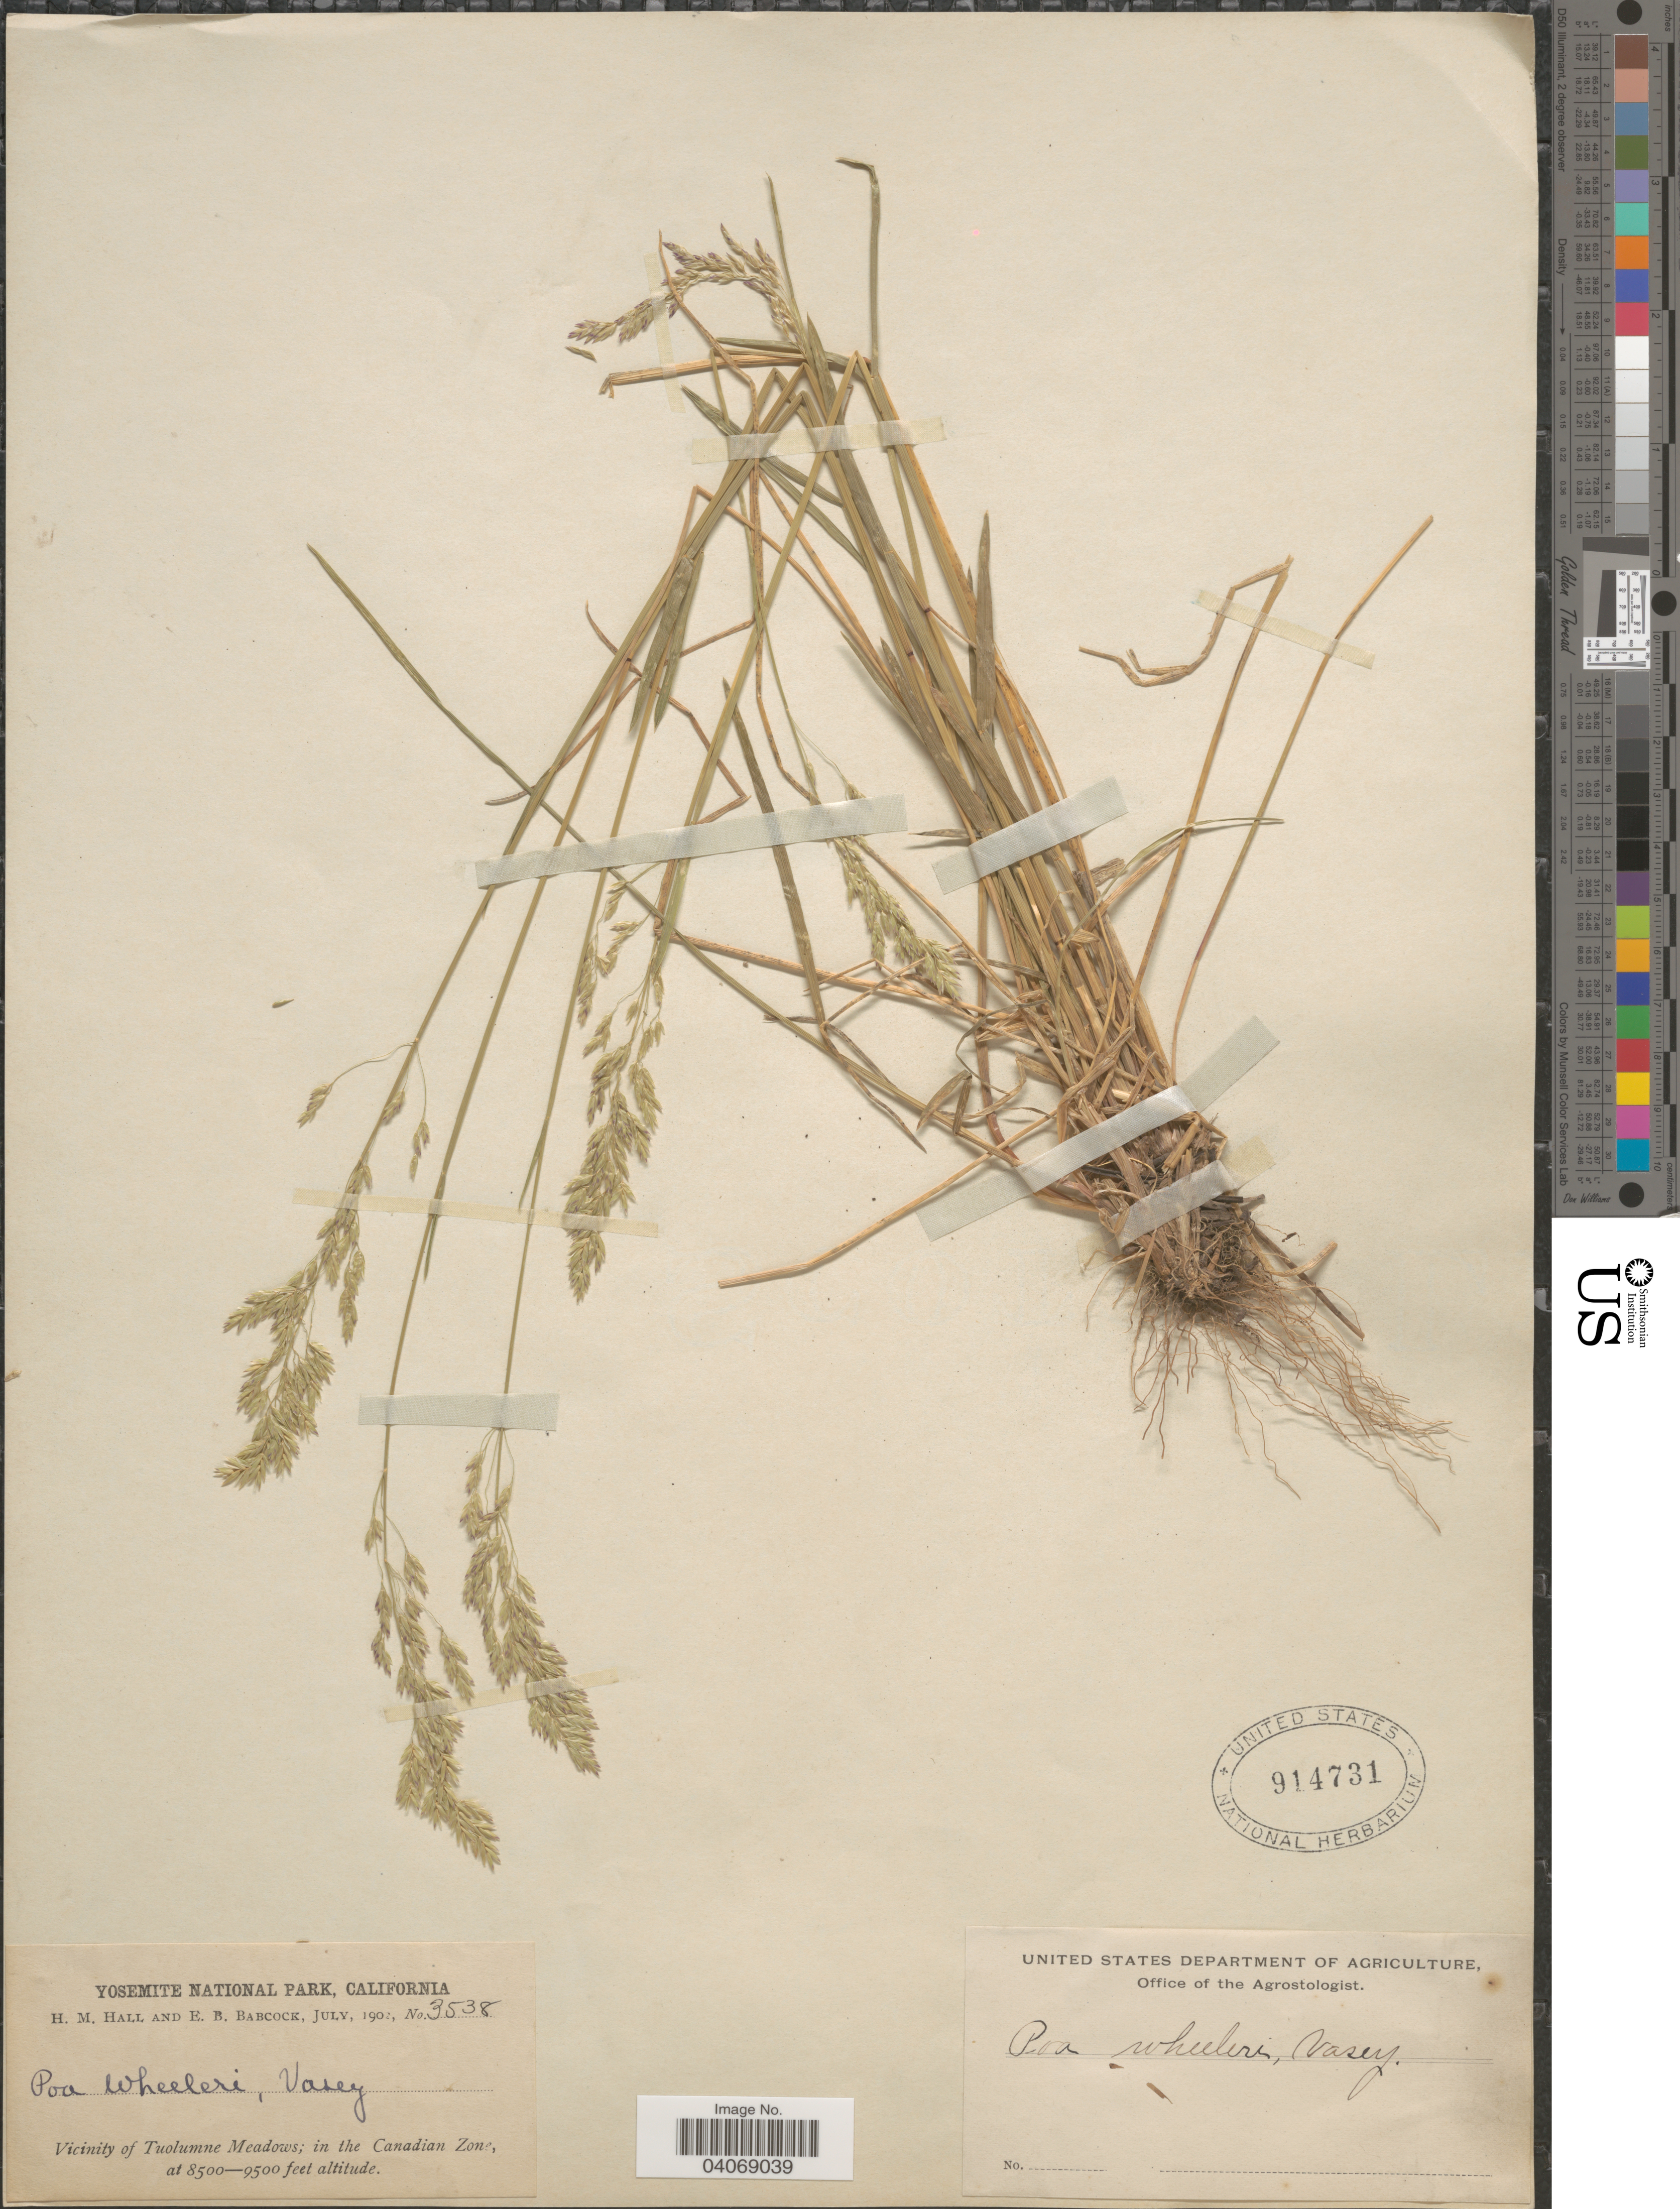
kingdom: Plantae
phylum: Tracheophyta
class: Liliopsida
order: Poales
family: Poaceae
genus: Poa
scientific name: Poa wheeleri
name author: Vasey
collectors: H. M. Hall & E. B. Babcock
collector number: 3538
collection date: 1902-07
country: United States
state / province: California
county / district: Tuolumne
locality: Yosemite National Park. Vicinity of Tuolumne Meadows; in the Canadian Zone.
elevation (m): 2591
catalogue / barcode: US 914731